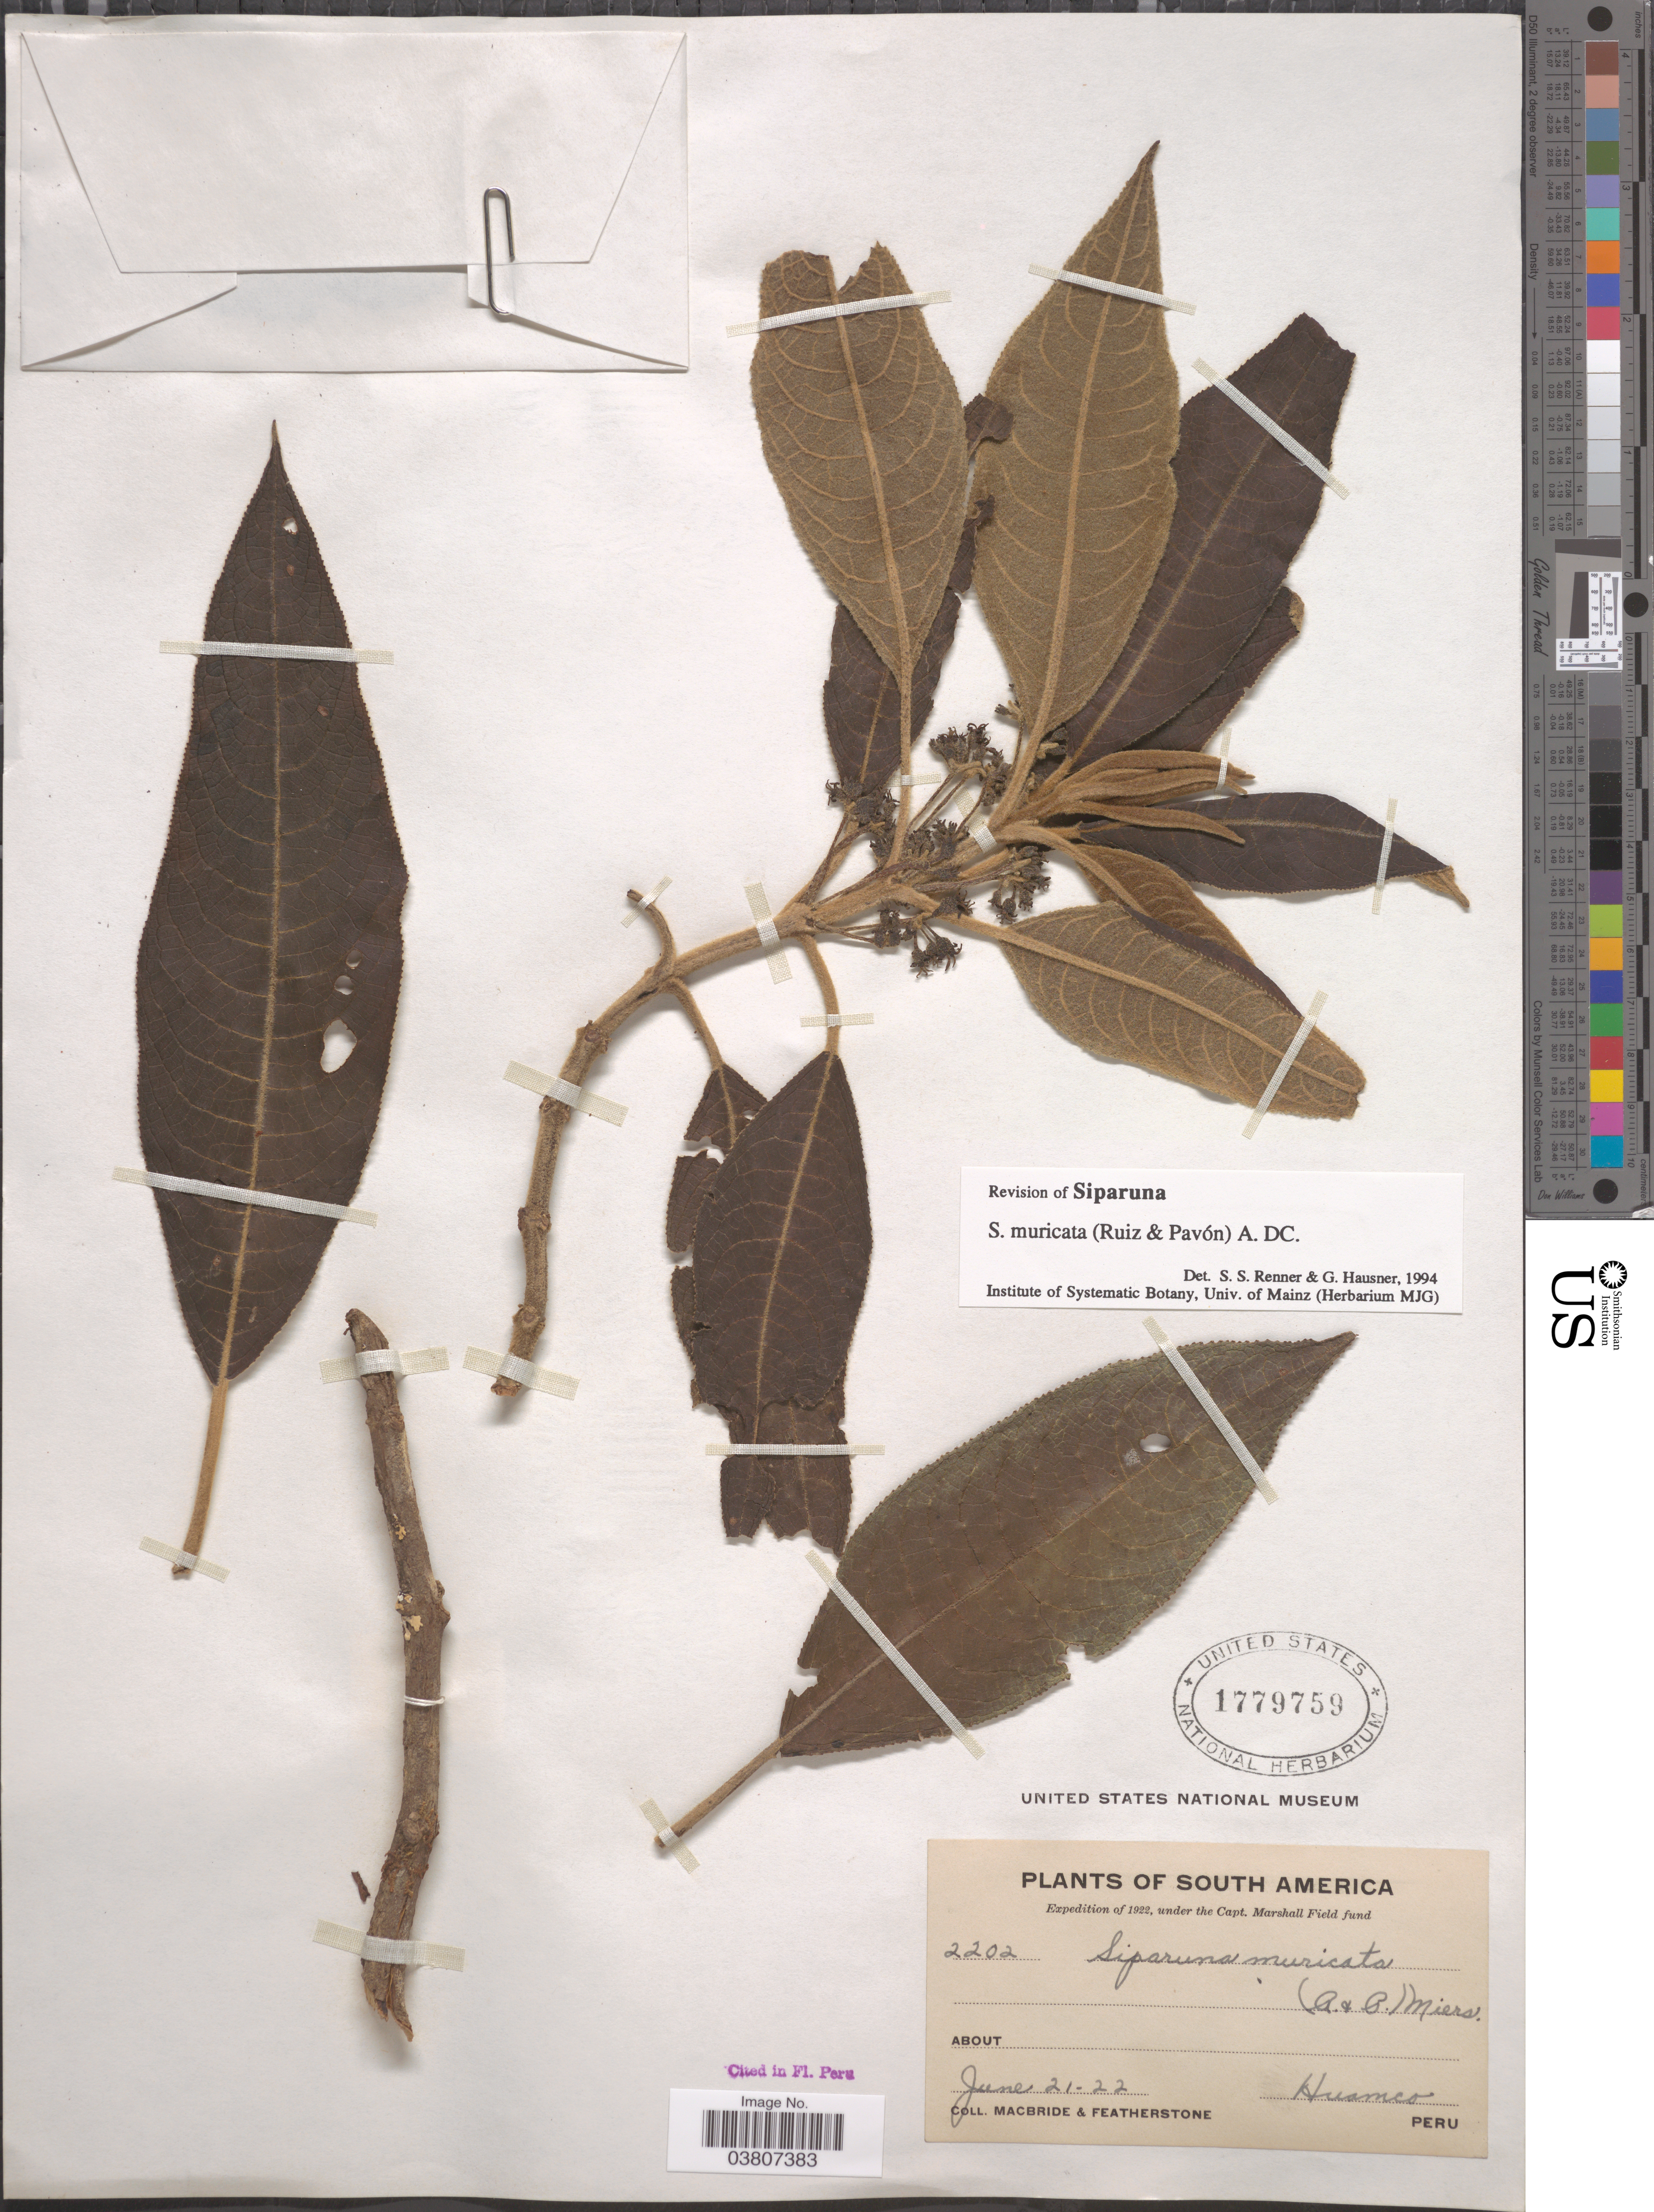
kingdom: Plantae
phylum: Tracheophyta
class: Magnoliopsida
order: Laurales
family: Siparunaceae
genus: Siparuna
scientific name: Siparuna muricata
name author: (Ruiz & Pav.) A. DC.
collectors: Macbride, -- & -. Featherstone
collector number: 2202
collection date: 1922-06-21/1922-06-22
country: Peru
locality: Huamco.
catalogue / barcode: US 1779759